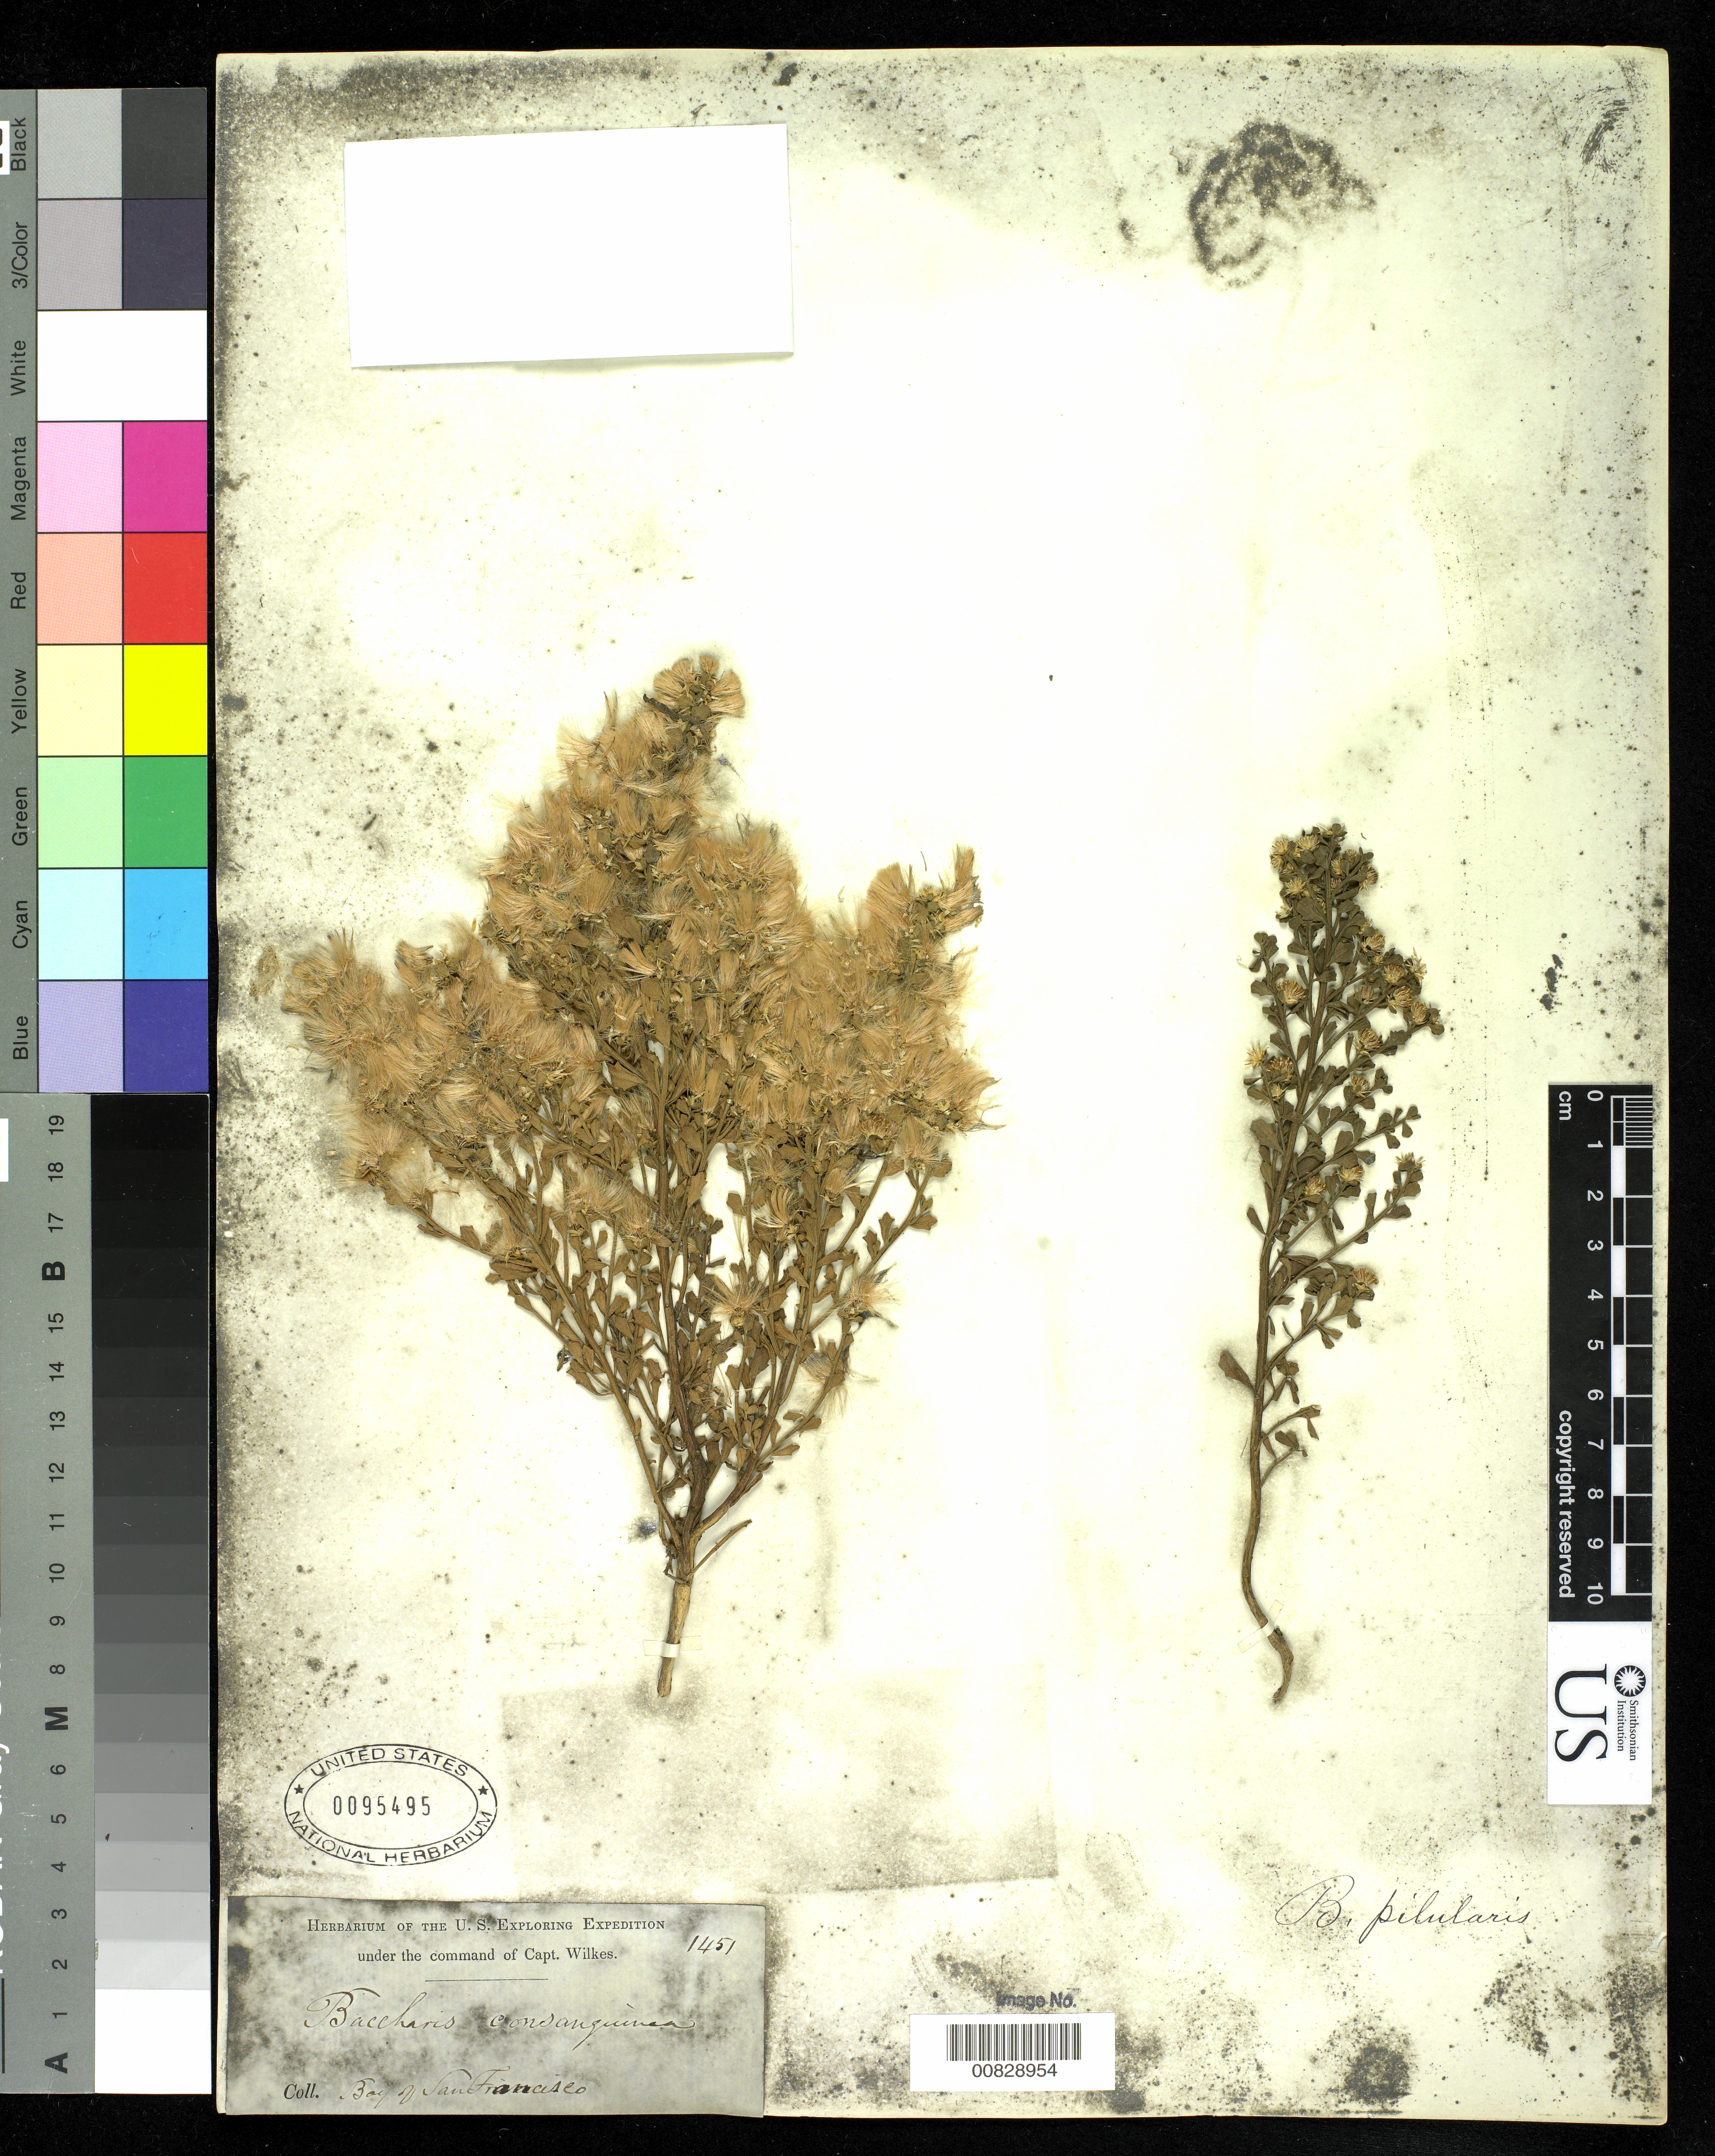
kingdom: Plantae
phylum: Tracheophyta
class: Magnoliopsida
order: Asterales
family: Asteraceae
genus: Baccharis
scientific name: Baccharis pilularis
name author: DC.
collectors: Wilkes Explor. Exped.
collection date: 1838/1842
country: United States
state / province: California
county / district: San Francisco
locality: Bay of San Francisco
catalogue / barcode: US 95495